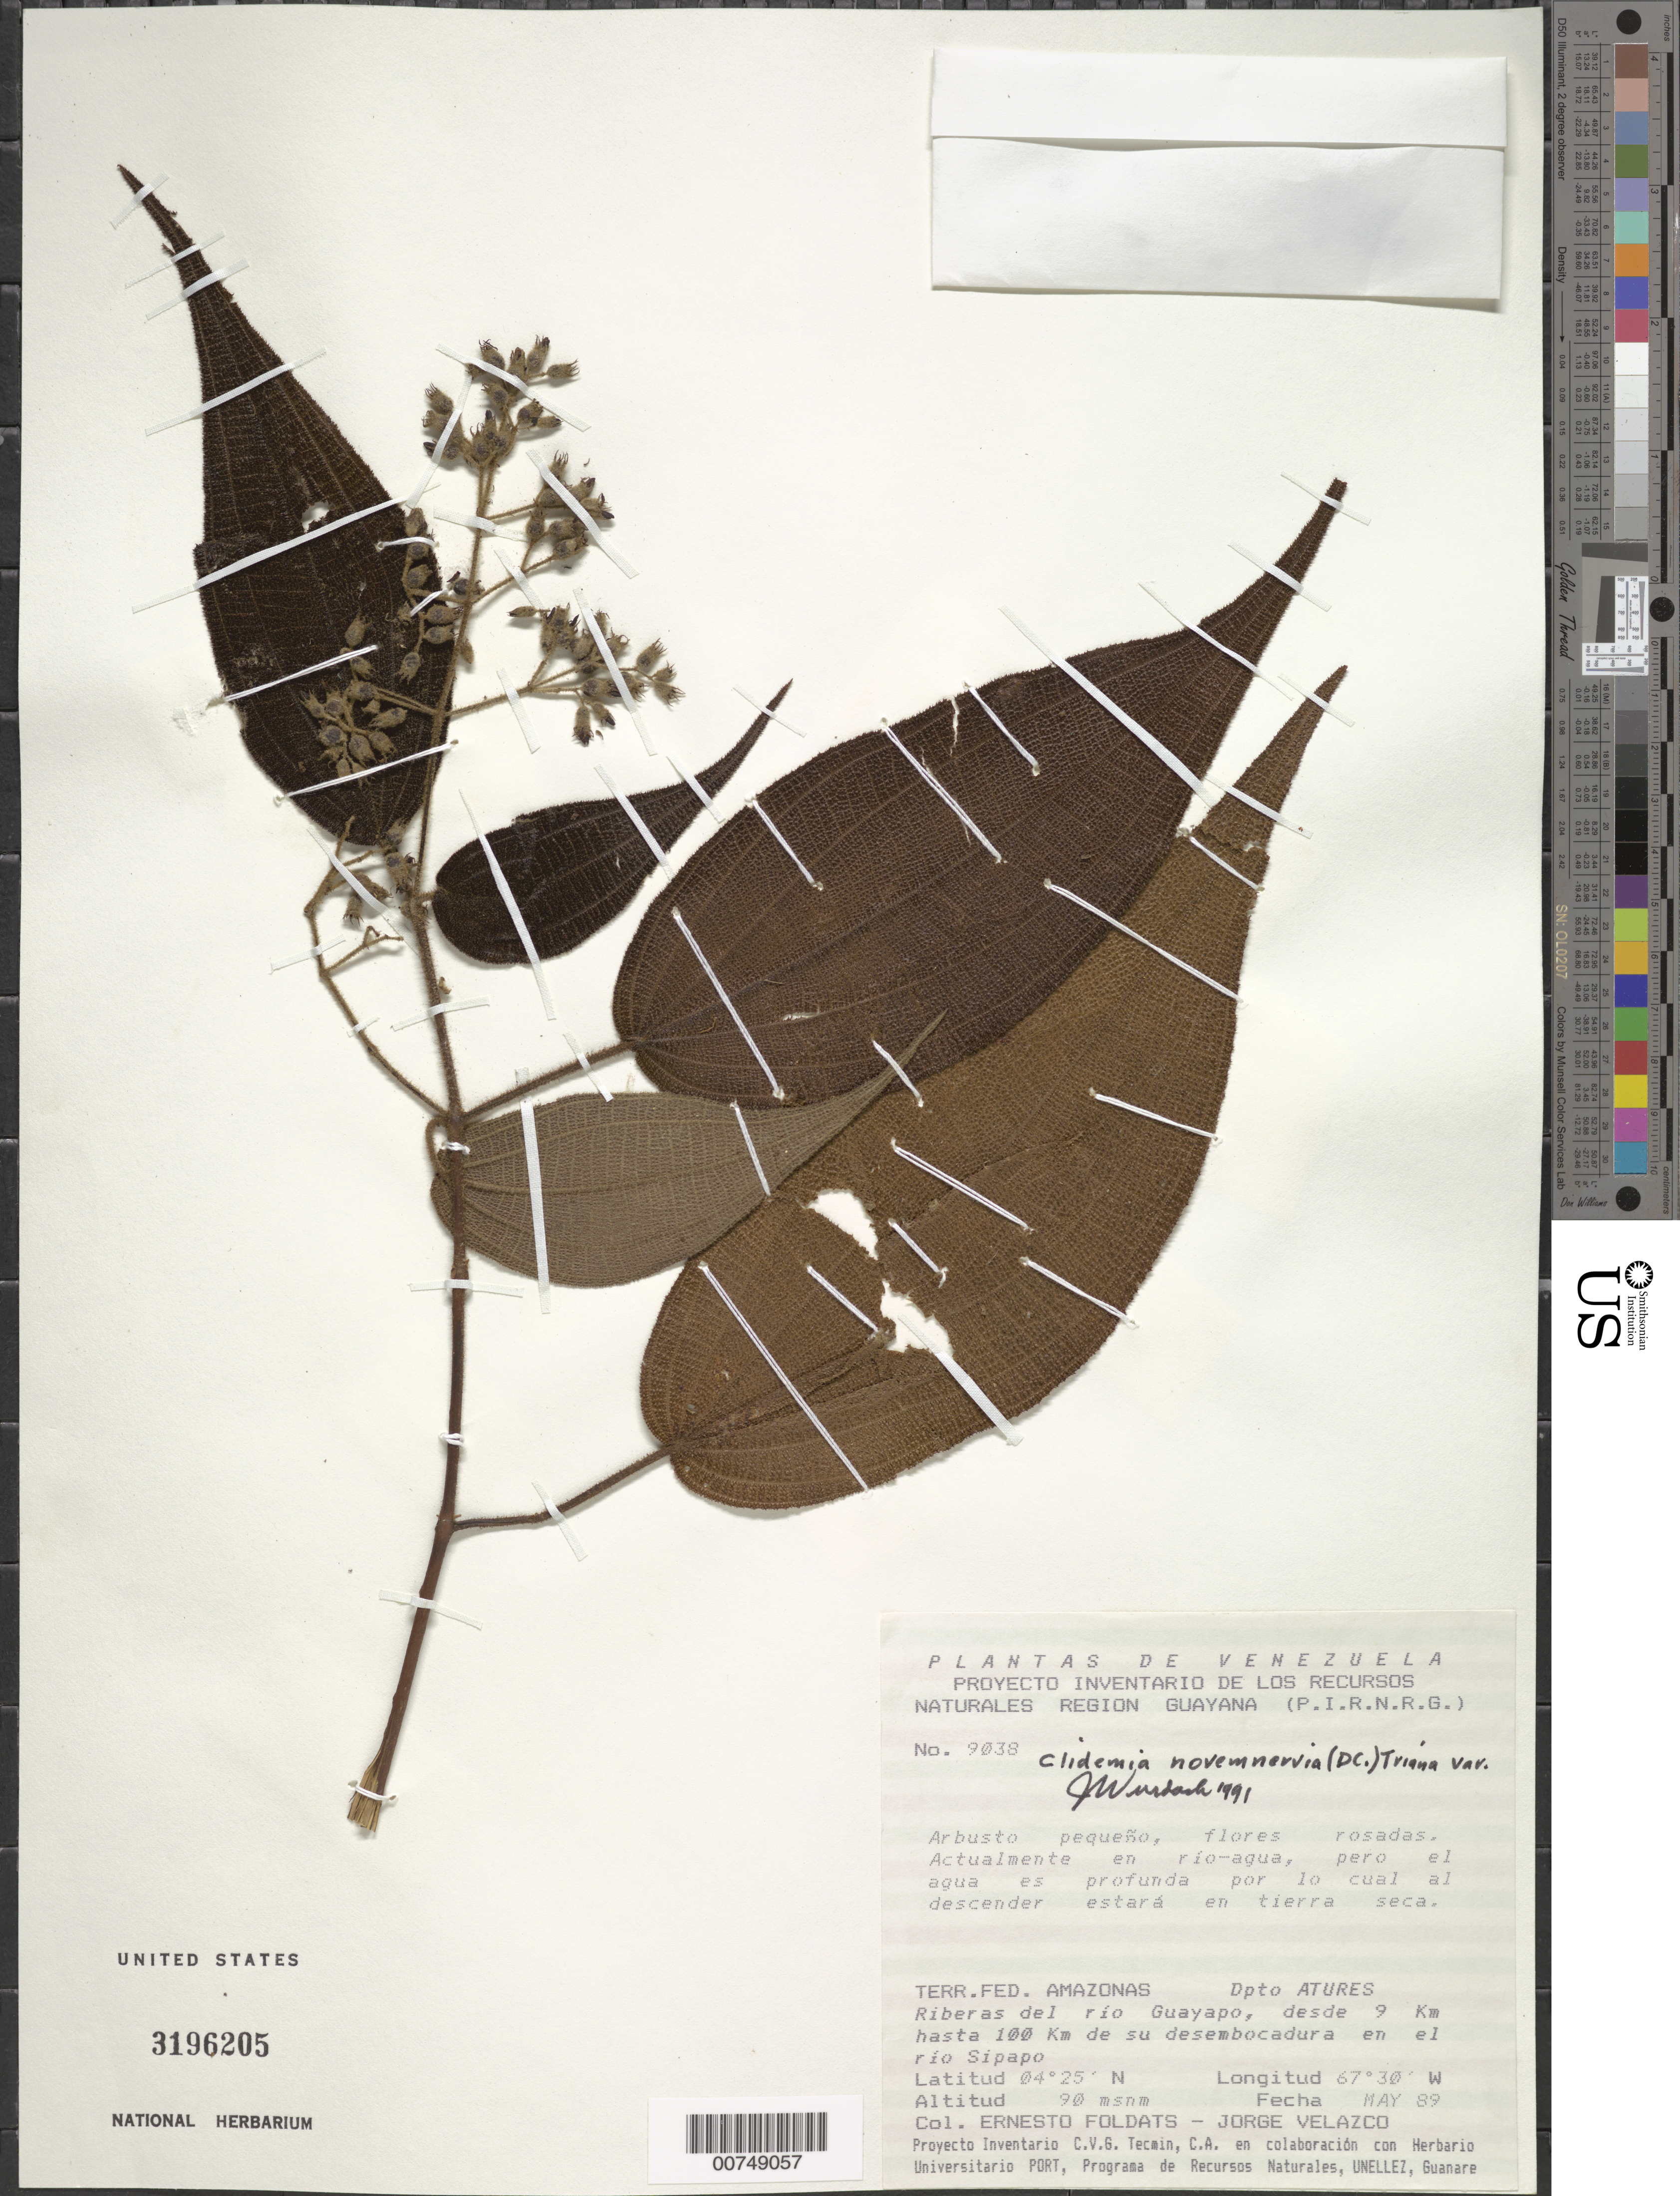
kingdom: Plantae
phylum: Tracheophyta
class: Magnoliopsida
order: Myrtales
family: Melastomataceae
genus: Clidemia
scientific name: Clidemia novemnervia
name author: (DC.) Triana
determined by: Wurdack, John J., (US), US (UNITED STATES)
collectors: E. Foldats & J. Velazco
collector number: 9038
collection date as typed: May-89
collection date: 1989-05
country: Venezuela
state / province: Amazonas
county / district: Atures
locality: Río Guayapo, desde 9 km hasta 100 m de su desembocadura en el río Sipapo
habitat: Riberas del río, actualmente en rio-agua, pero el agua es profunda por lo cual al descender estara en tierra seca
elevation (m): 90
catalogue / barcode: US 3196205